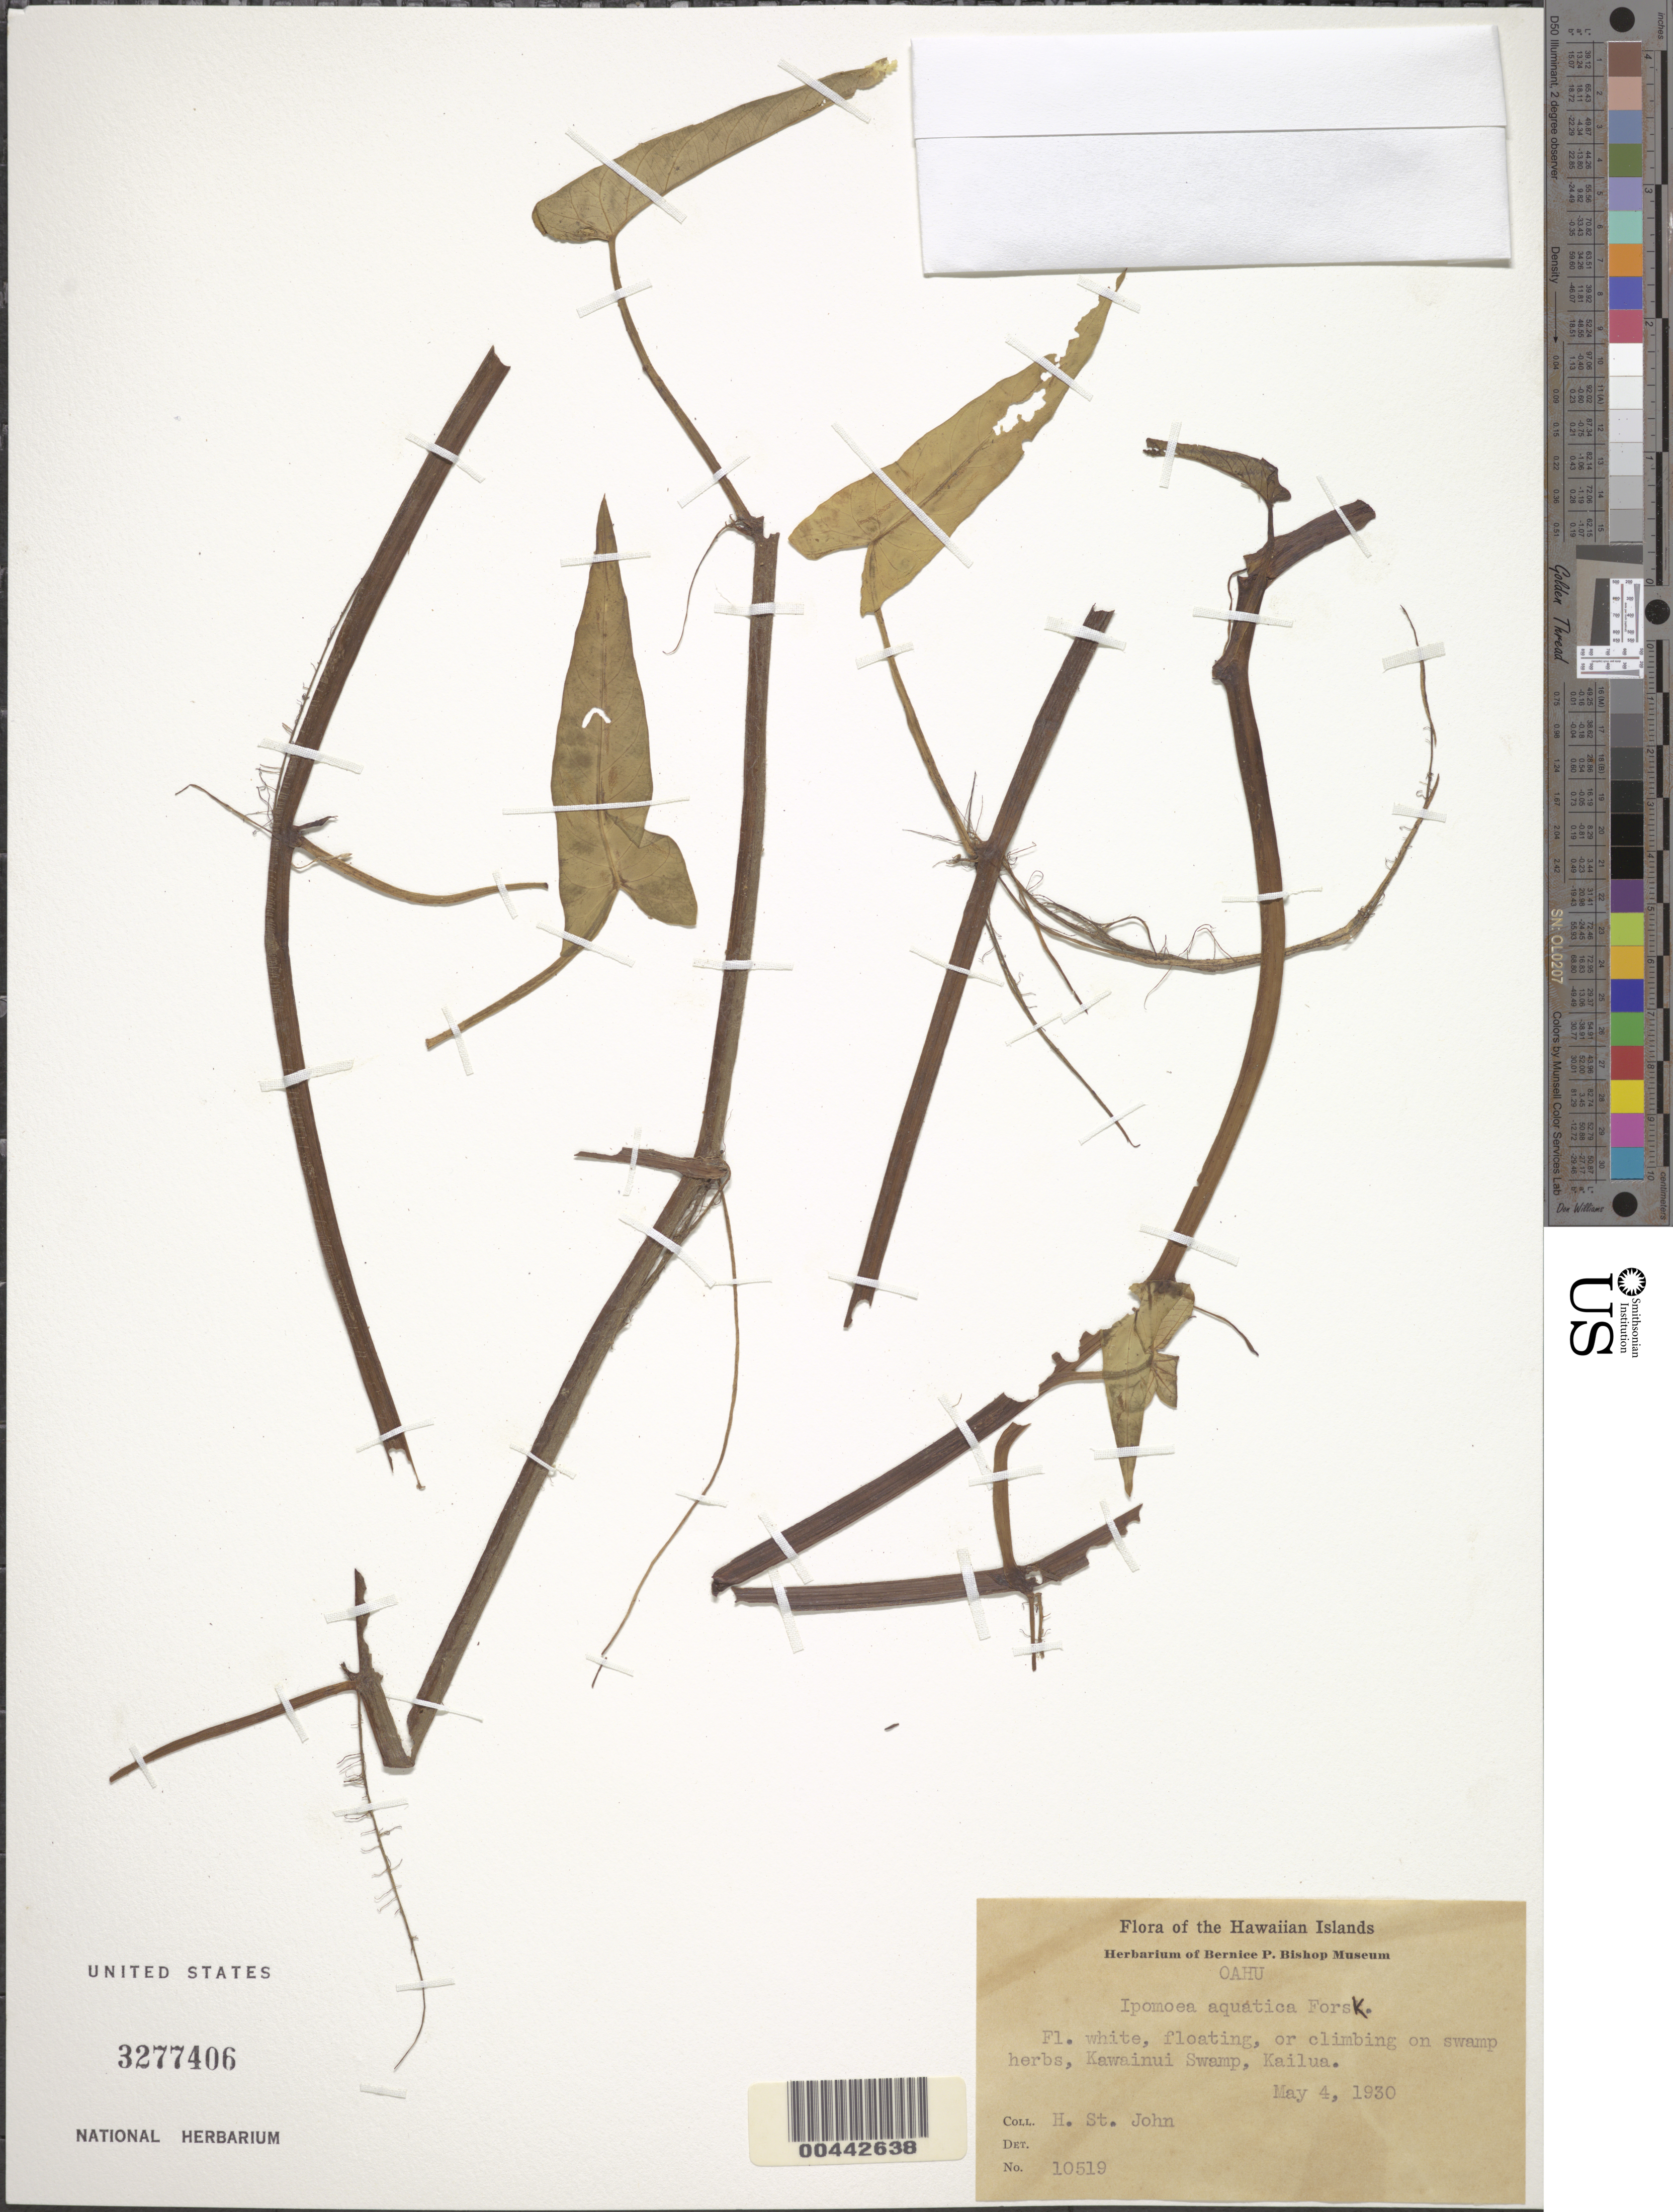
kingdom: Plantae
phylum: Tracheophyta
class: Magnoliopsida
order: Solanales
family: Convolvulaceae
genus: Ipomoea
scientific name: Ipomoea aquatica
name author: Forssk.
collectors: H. St. John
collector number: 10519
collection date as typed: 4 May 1930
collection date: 1930-05-04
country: United States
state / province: Hawaii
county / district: Honolulu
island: Oahu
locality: Kawainui Swamp, Kailua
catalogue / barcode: US 3277406